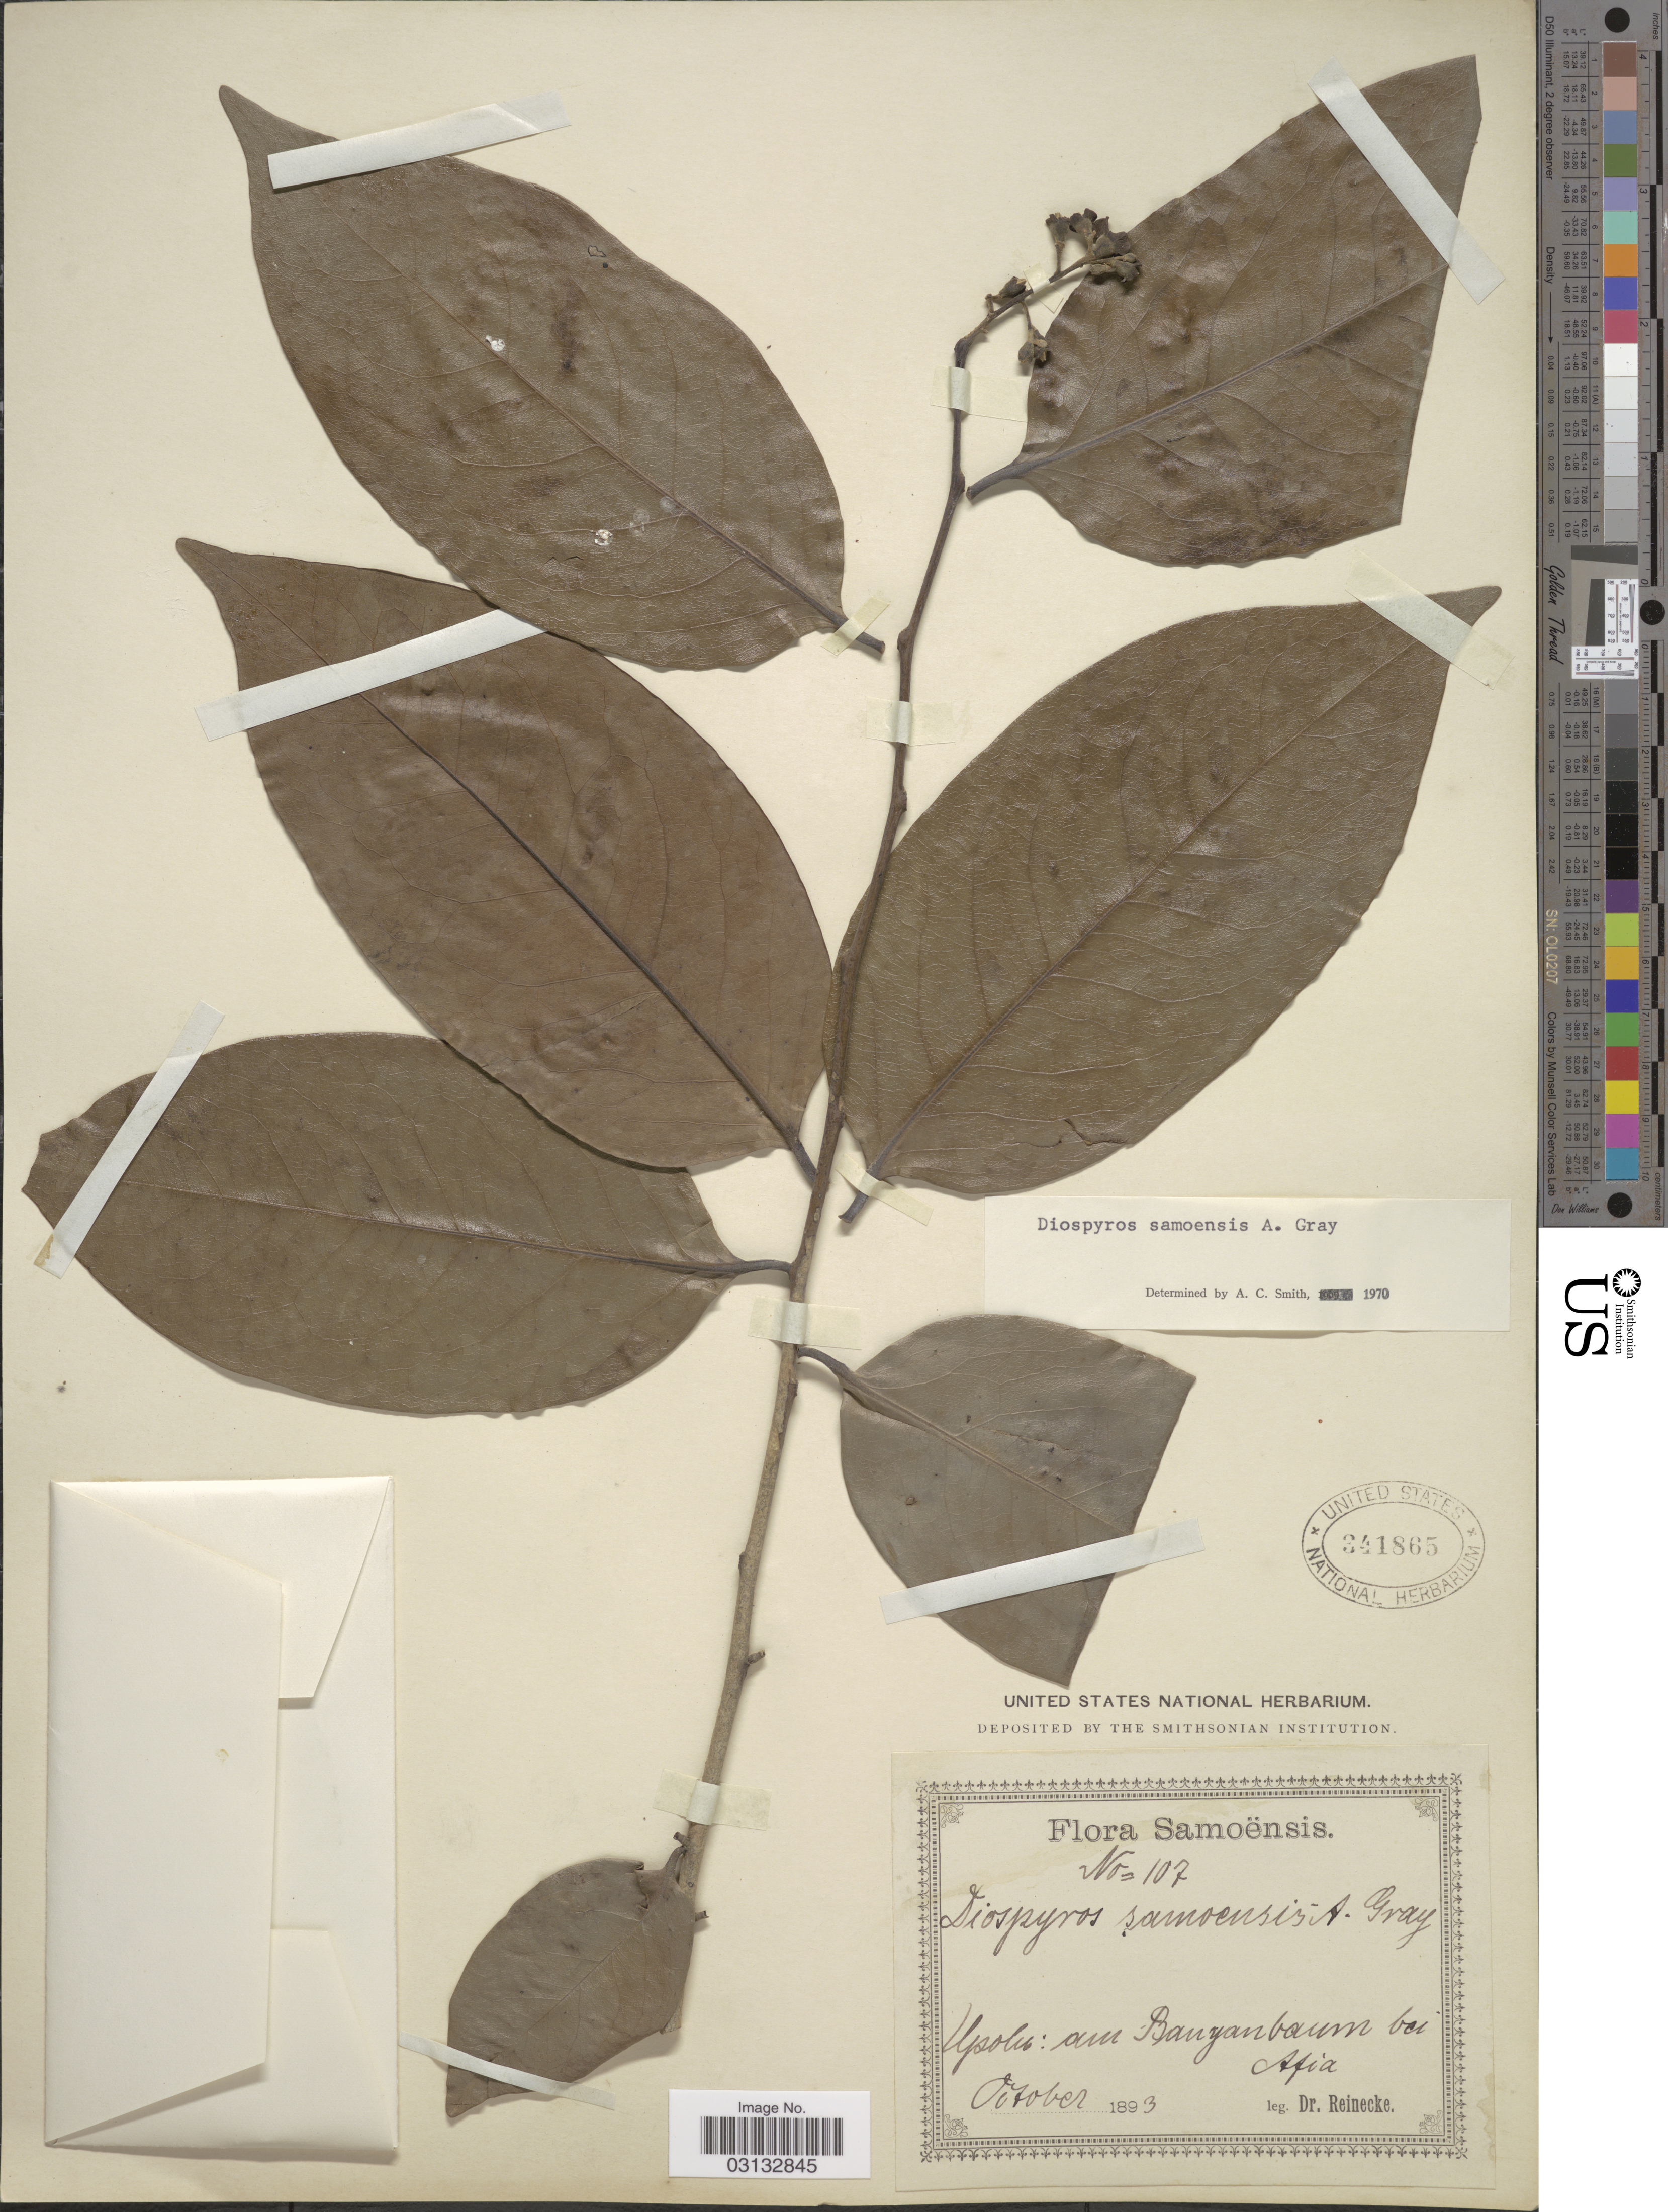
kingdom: Plantae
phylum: Tracheophyta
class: Magnoliopsida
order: Ericales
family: Ebenaceae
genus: Diospyros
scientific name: Diospyros samoensis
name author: A. Gray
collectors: -- Reinecke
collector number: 107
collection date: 1893-10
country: Samoa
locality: Samoënsis. Upolu: am Bayanbaum bei Afia.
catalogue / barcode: US 341865